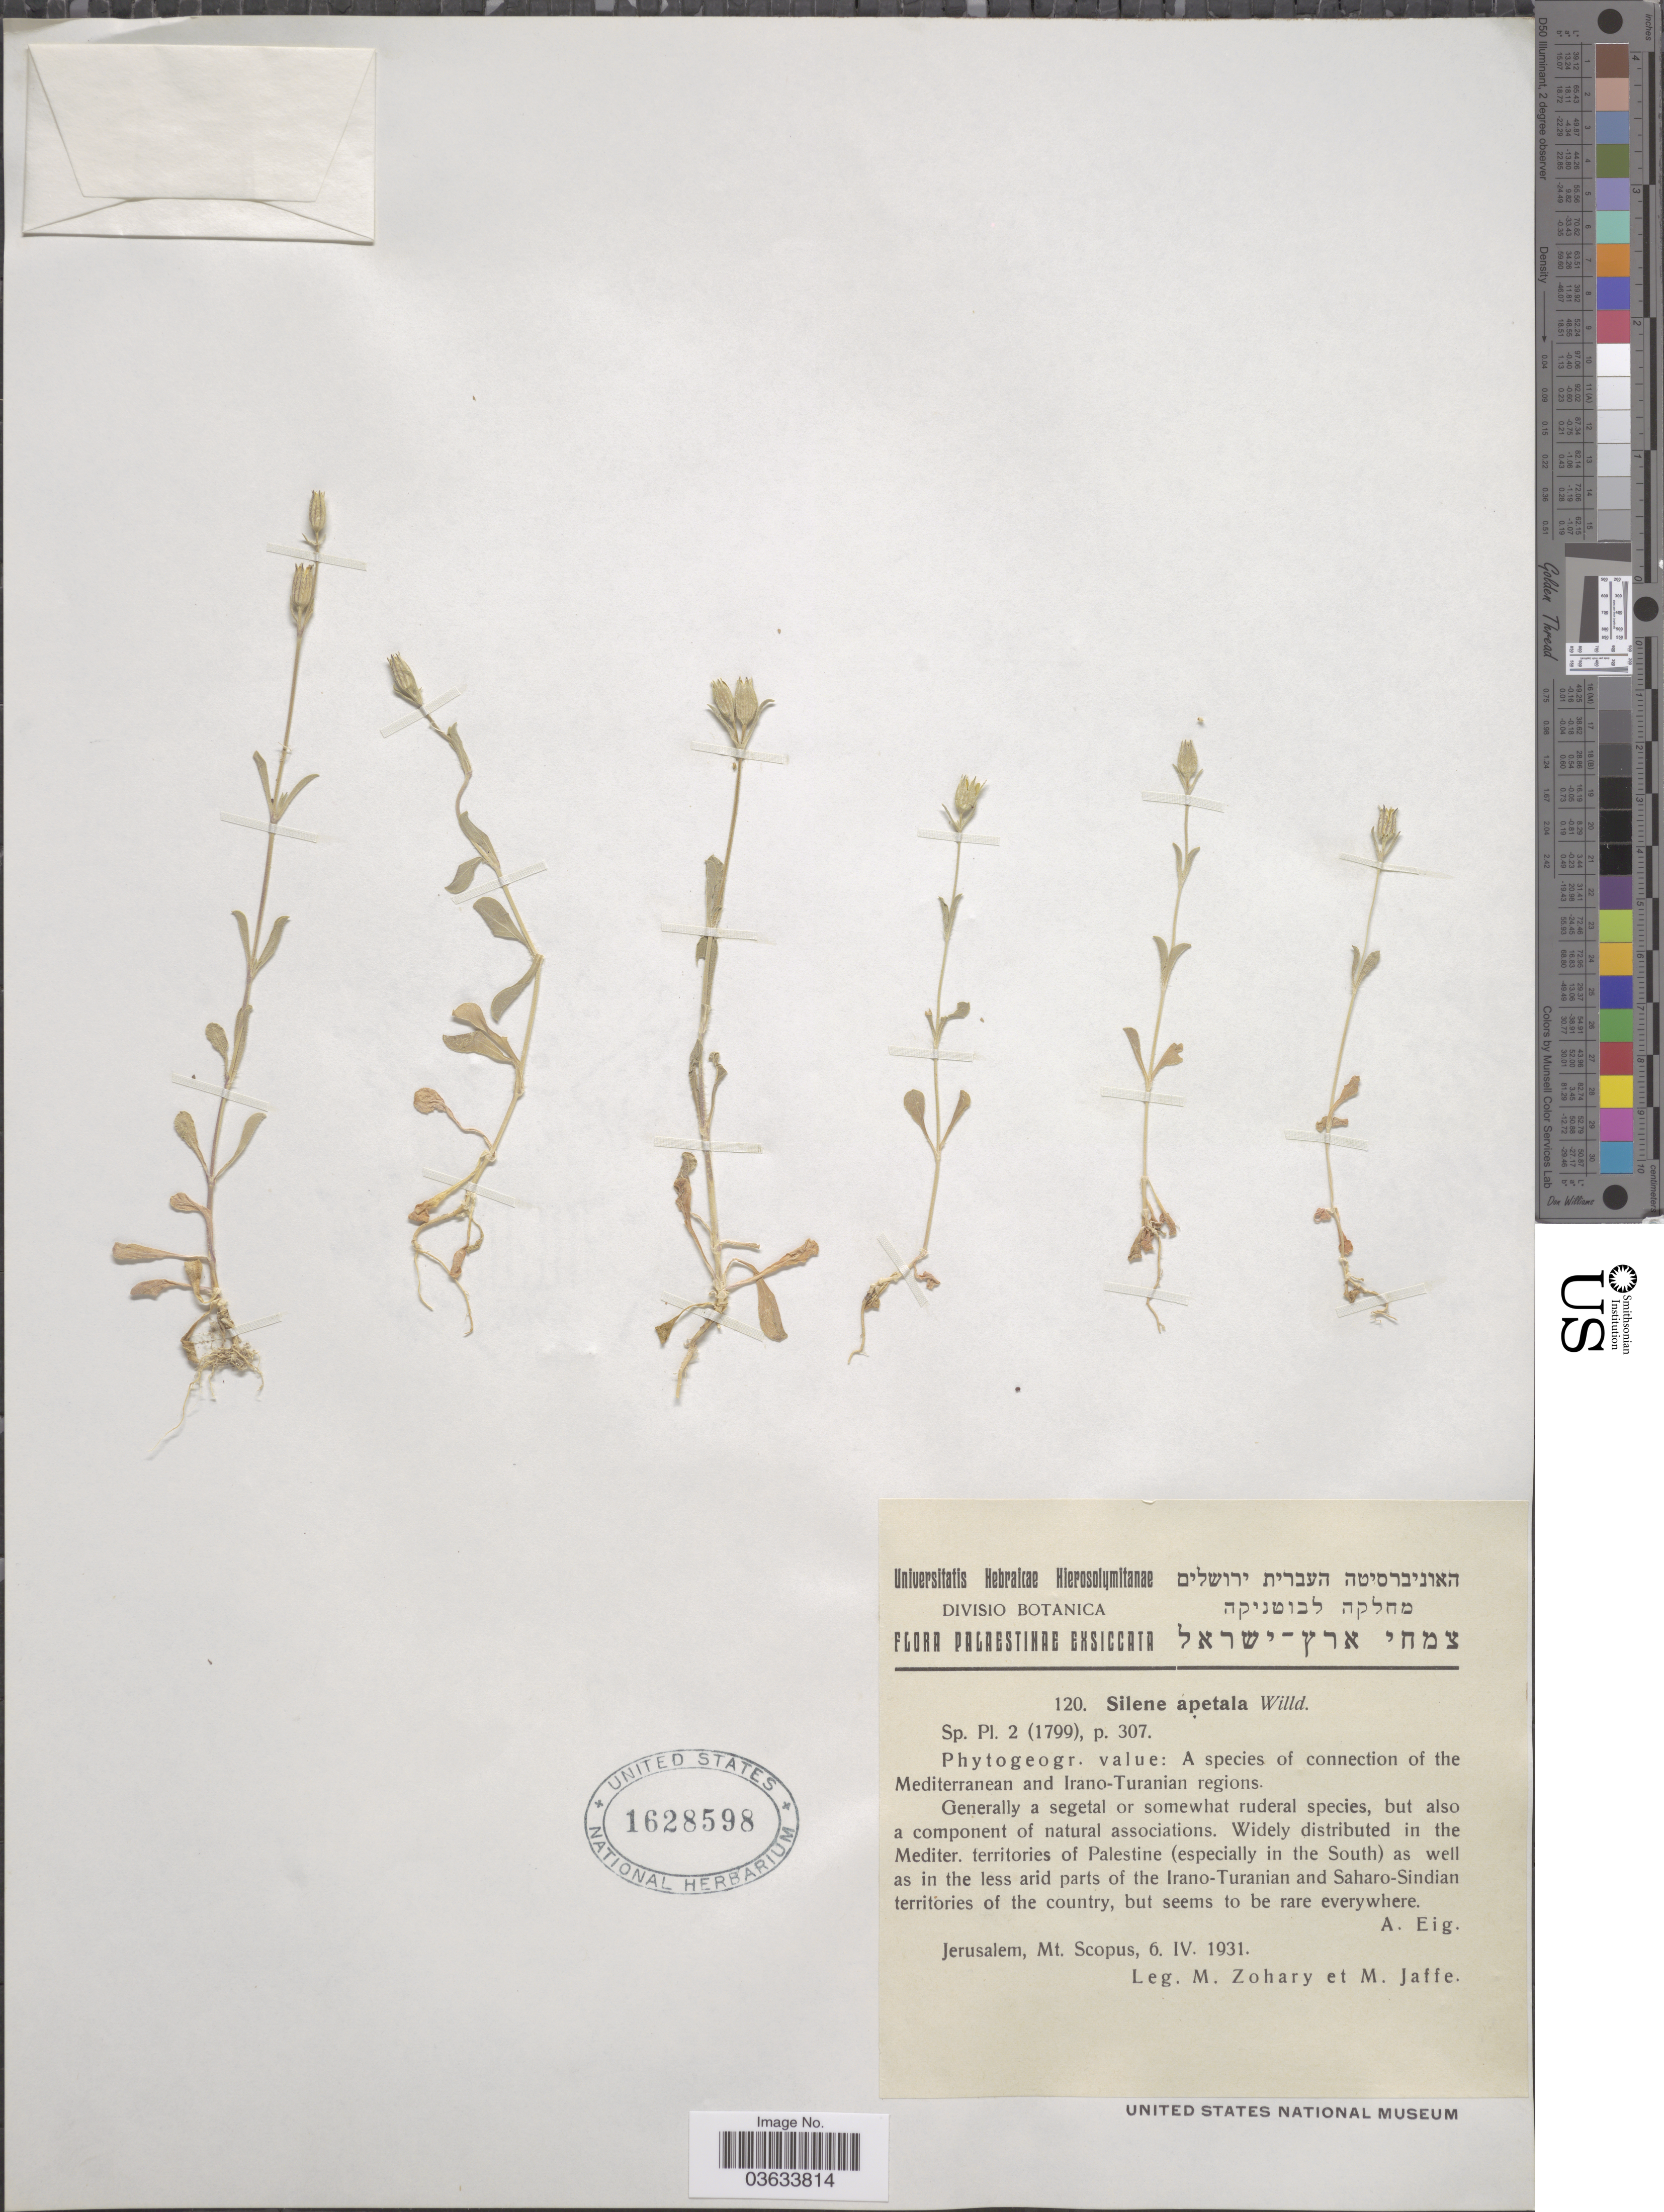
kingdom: Plantae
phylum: Tracheophyta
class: Magnoliopsida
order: Caryophyllales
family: Caryophyllaceae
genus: Silene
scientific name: Silene apetala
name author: Willd.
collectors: M. Zohary & M. Jaffe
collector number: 120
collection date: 1931-04-06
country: Israel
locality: Palaestinae. Jerusalem, Mt. Scopus.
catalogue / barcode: US 1628598